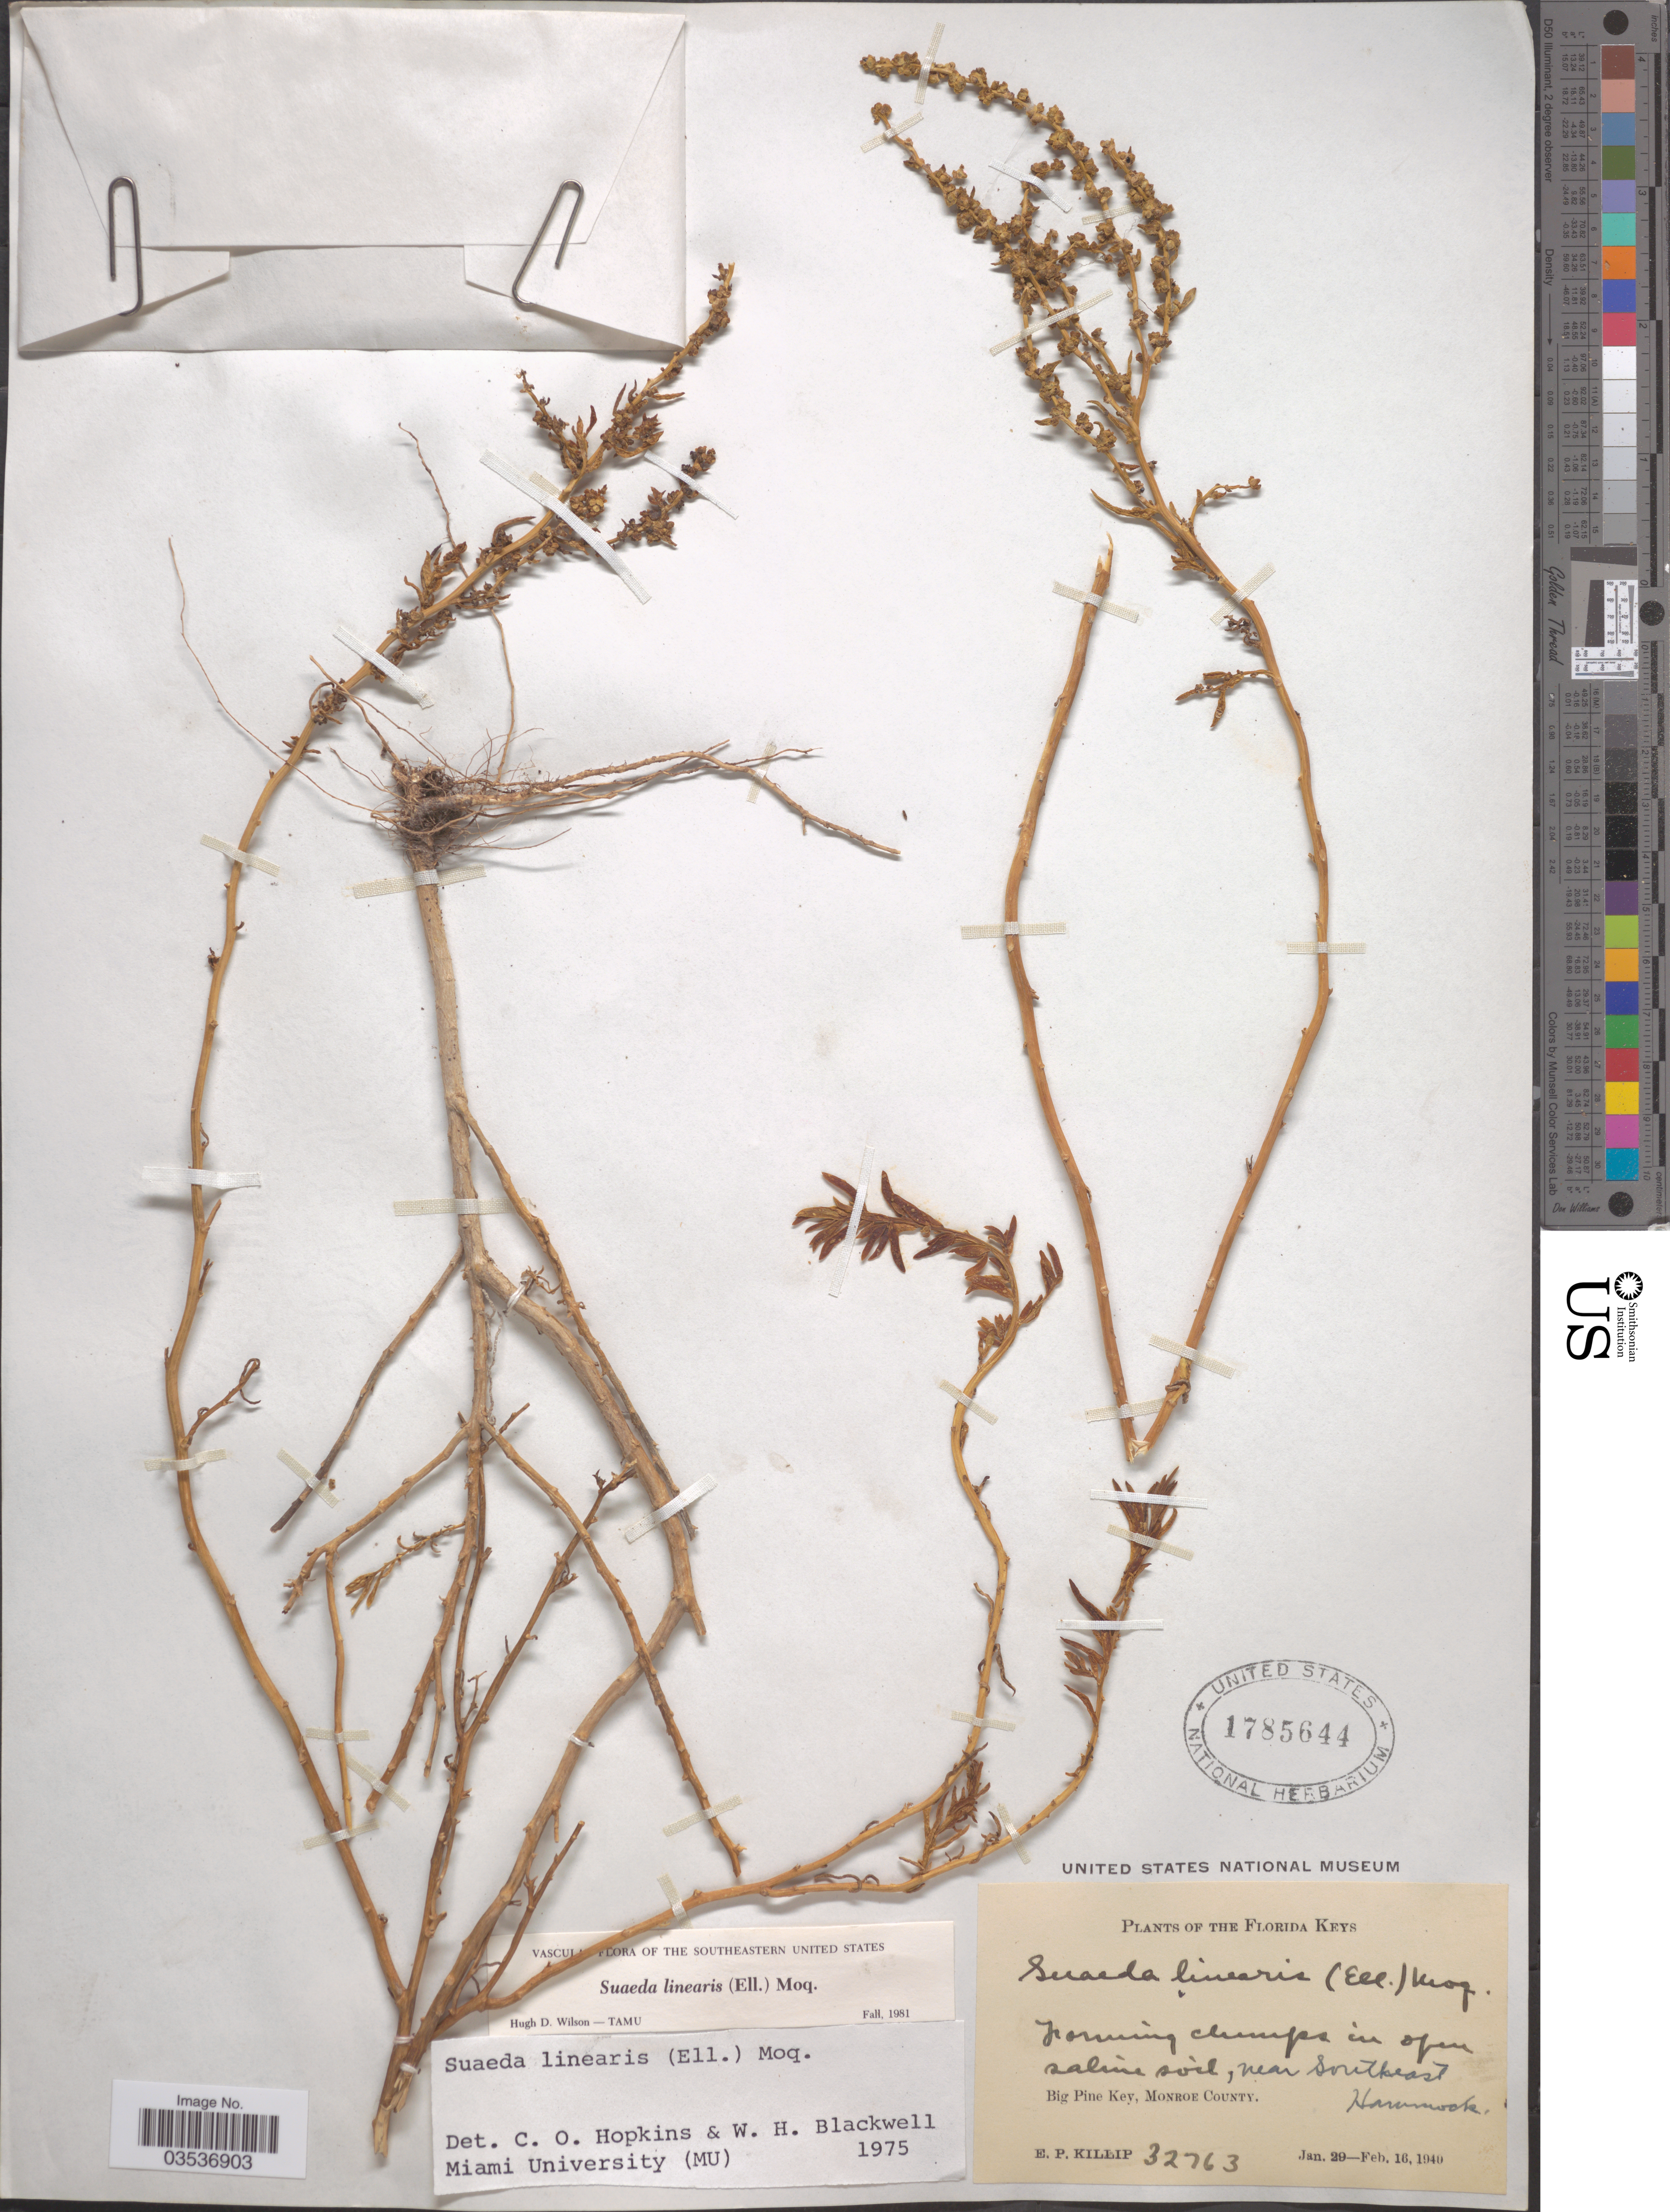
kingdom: Plantae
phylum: Tracheophyta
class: Magnoliopsida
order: Caryophyllales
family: Amaranthaceae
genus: Dondia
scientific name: Dondia linearis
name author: (Elliott) A. Heller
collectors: E. P. Killip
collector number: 32763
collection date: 1940-01-29/1940-02-16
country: United States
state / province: Florida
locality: Florida Keys. Near Southeast Hammock. Big Pine Key, Monroe County.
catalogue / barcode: US 1785644